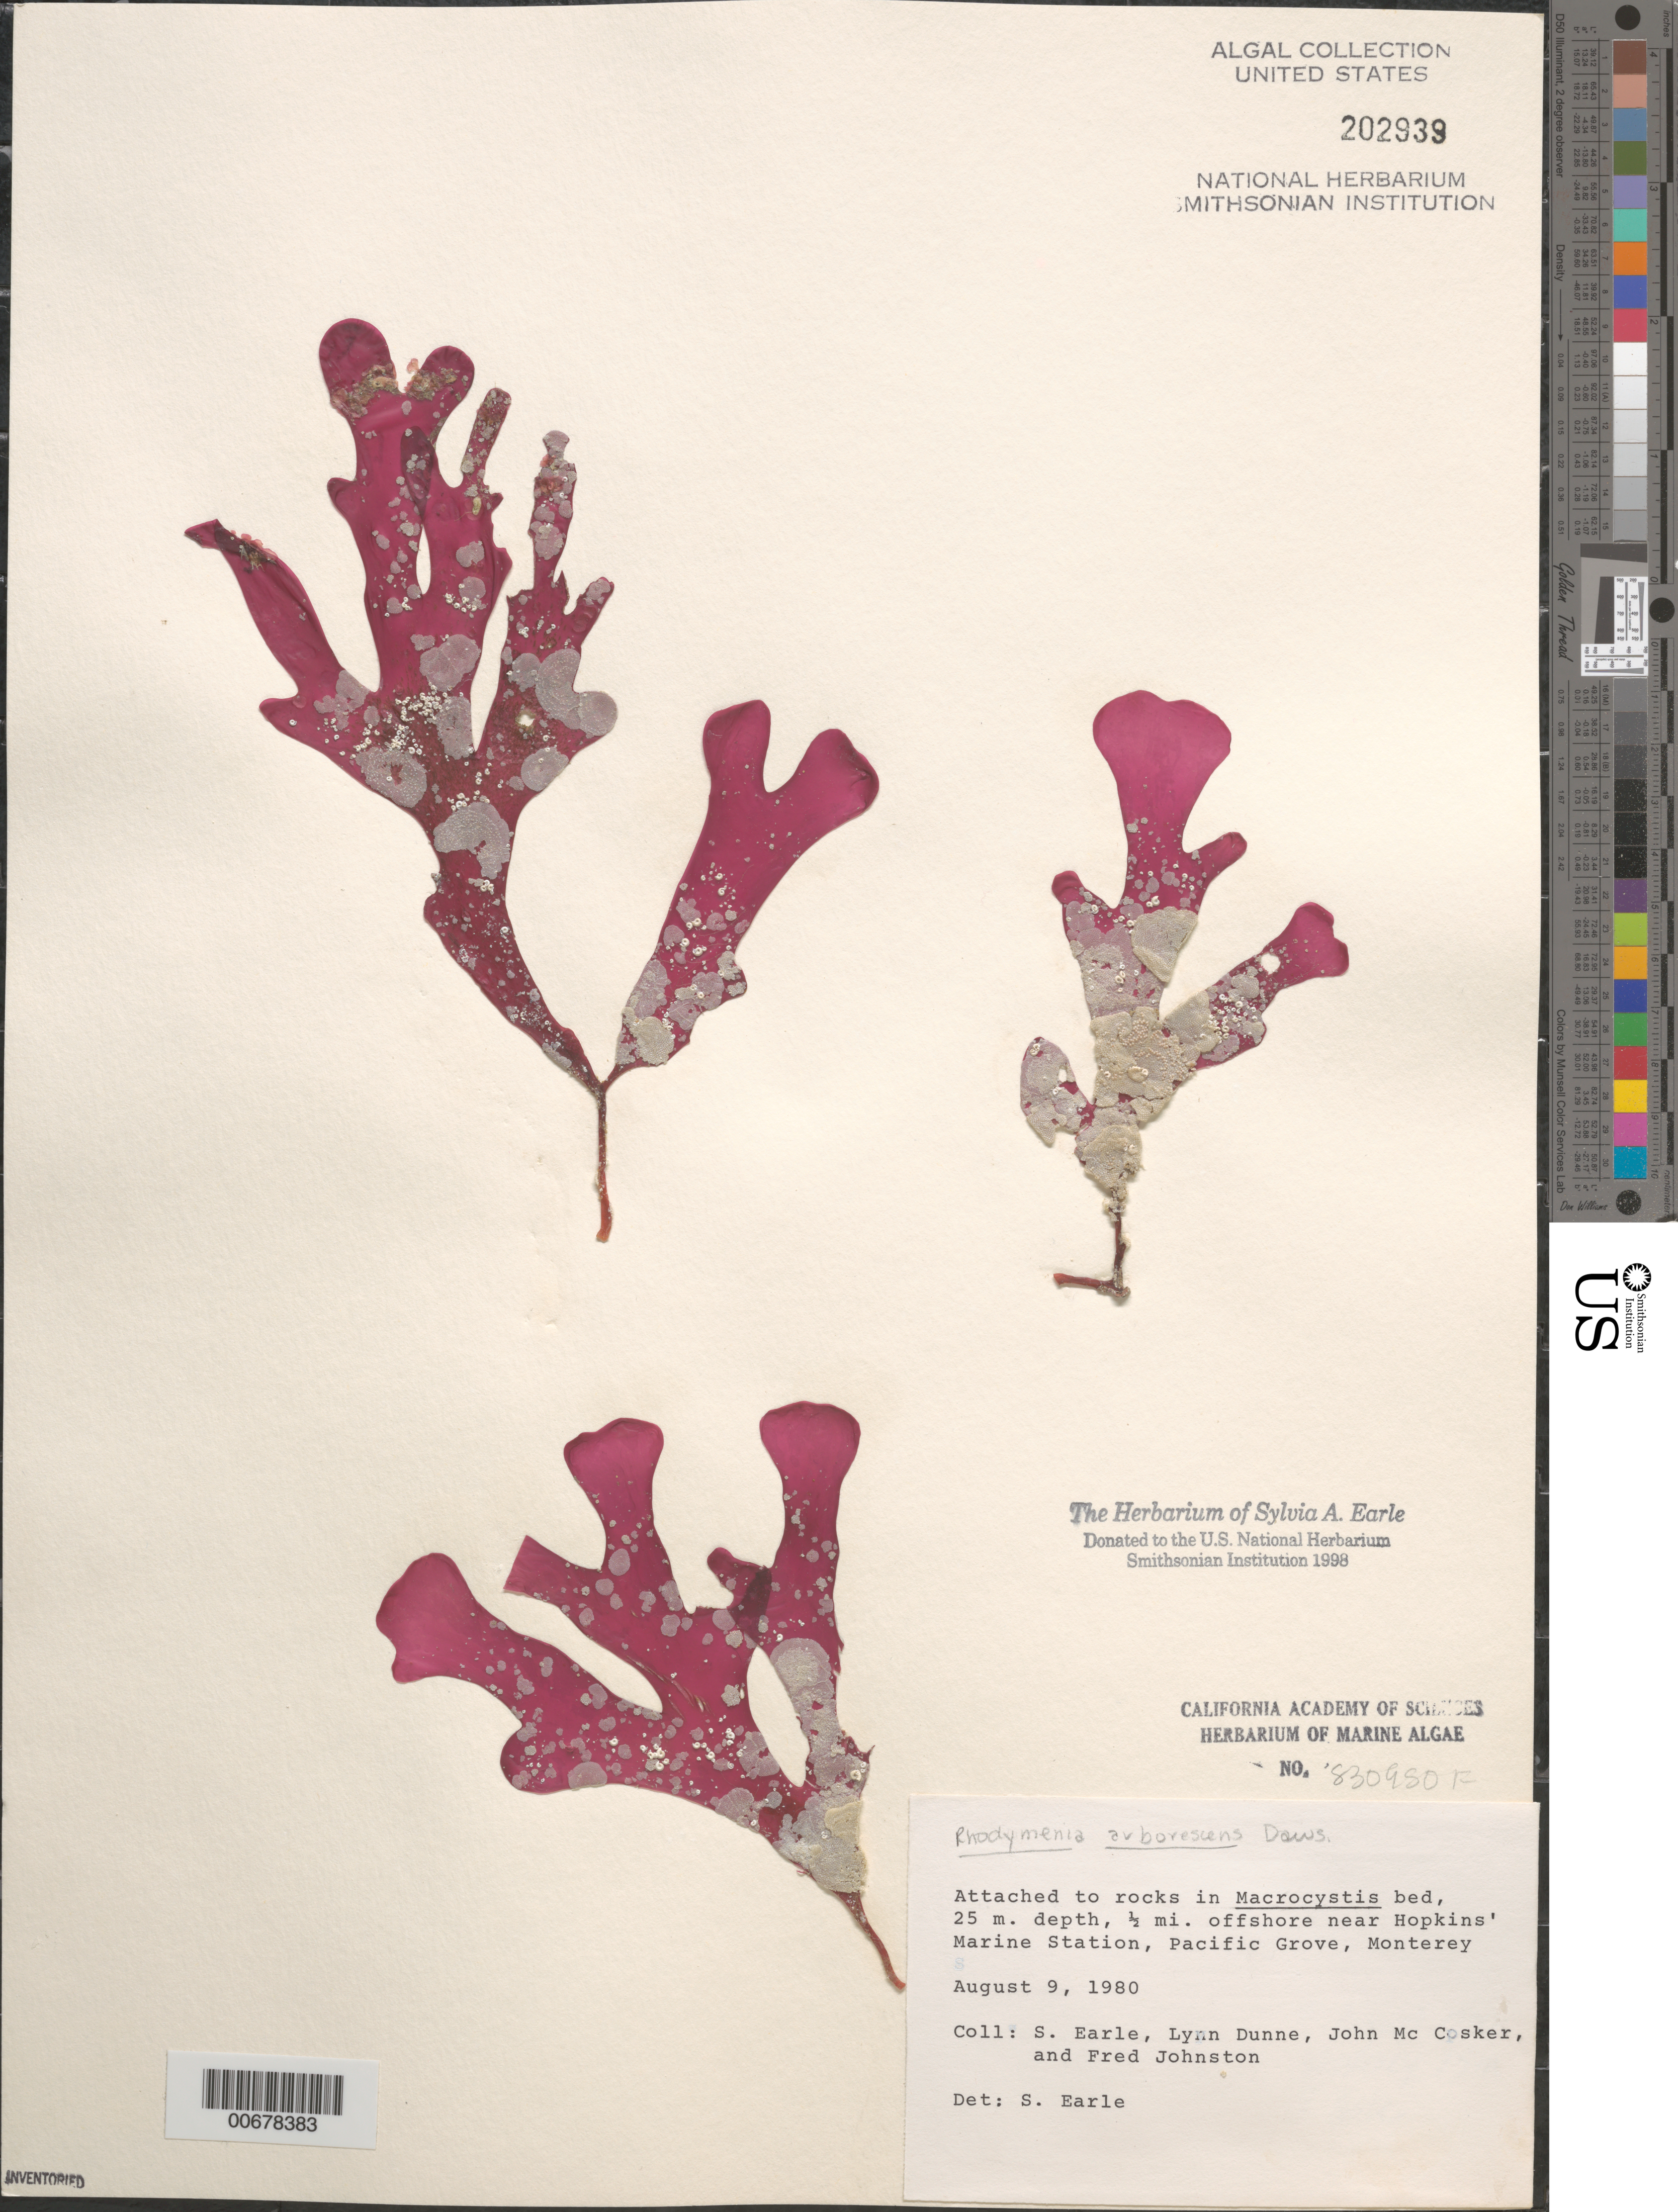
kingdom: Plantae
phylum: Rhodophyta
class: Florideophyceae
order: Rhodymeniales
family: Rhodymeniaceae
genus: Rhodymenia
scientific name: Rhodymenia arborescens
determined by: Earle, S. A.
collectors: S. A. Earle, L. Dunne, J. McCosker & F. Johnston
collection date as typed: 09 Aug 1980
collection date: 1980-08-09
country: United States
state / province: California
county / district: Monterey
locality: Pacific Grove, Monterey, near Hopkins Marine Station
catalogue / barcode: US 202939